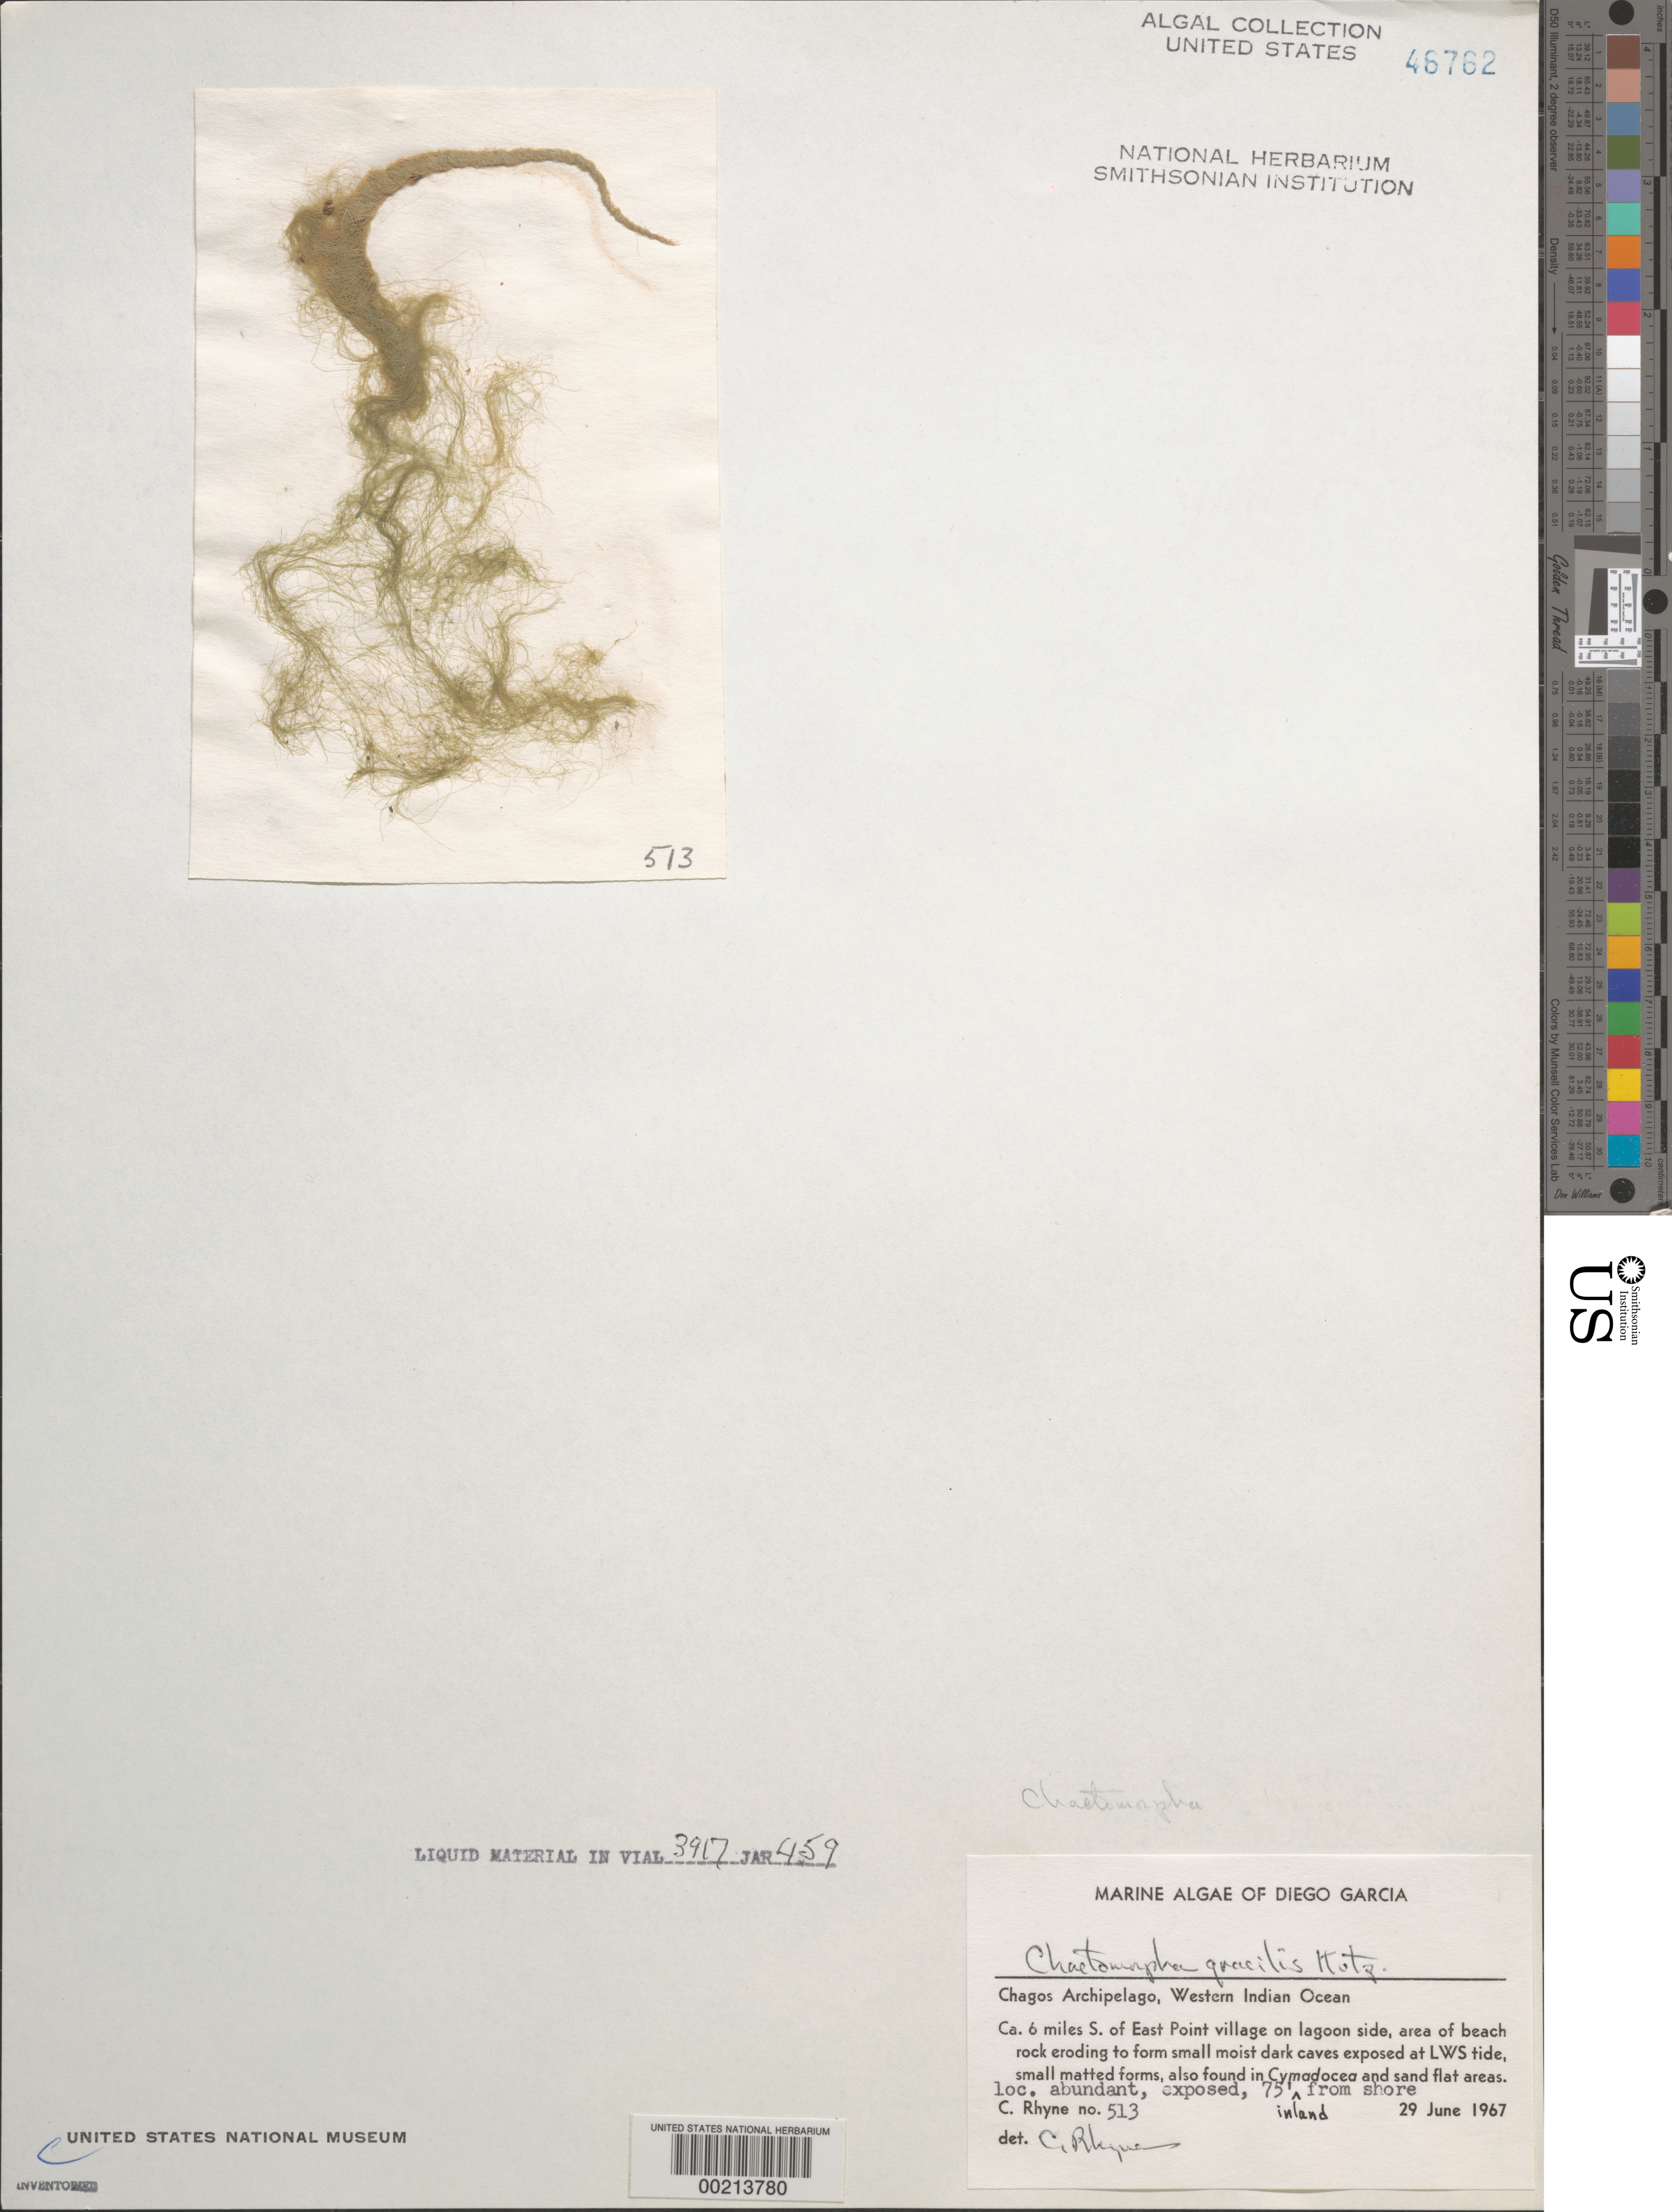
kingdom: Plantae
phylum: Chlorophyta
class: Ulvophyceae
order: Cladophorales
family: Cladophoraceae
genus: Chaetomorpha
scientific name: Chaetomorpha gracilis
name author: Kütz.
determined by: Rhyne, C. F.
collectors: C. Rhyne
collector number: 513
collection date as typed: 29 Jun 1967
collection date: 1967-06-29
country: British Indian Ocean Territory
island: Diego Garcia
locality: Ca. 6 miles south of East Point Village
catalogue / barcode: US 46762